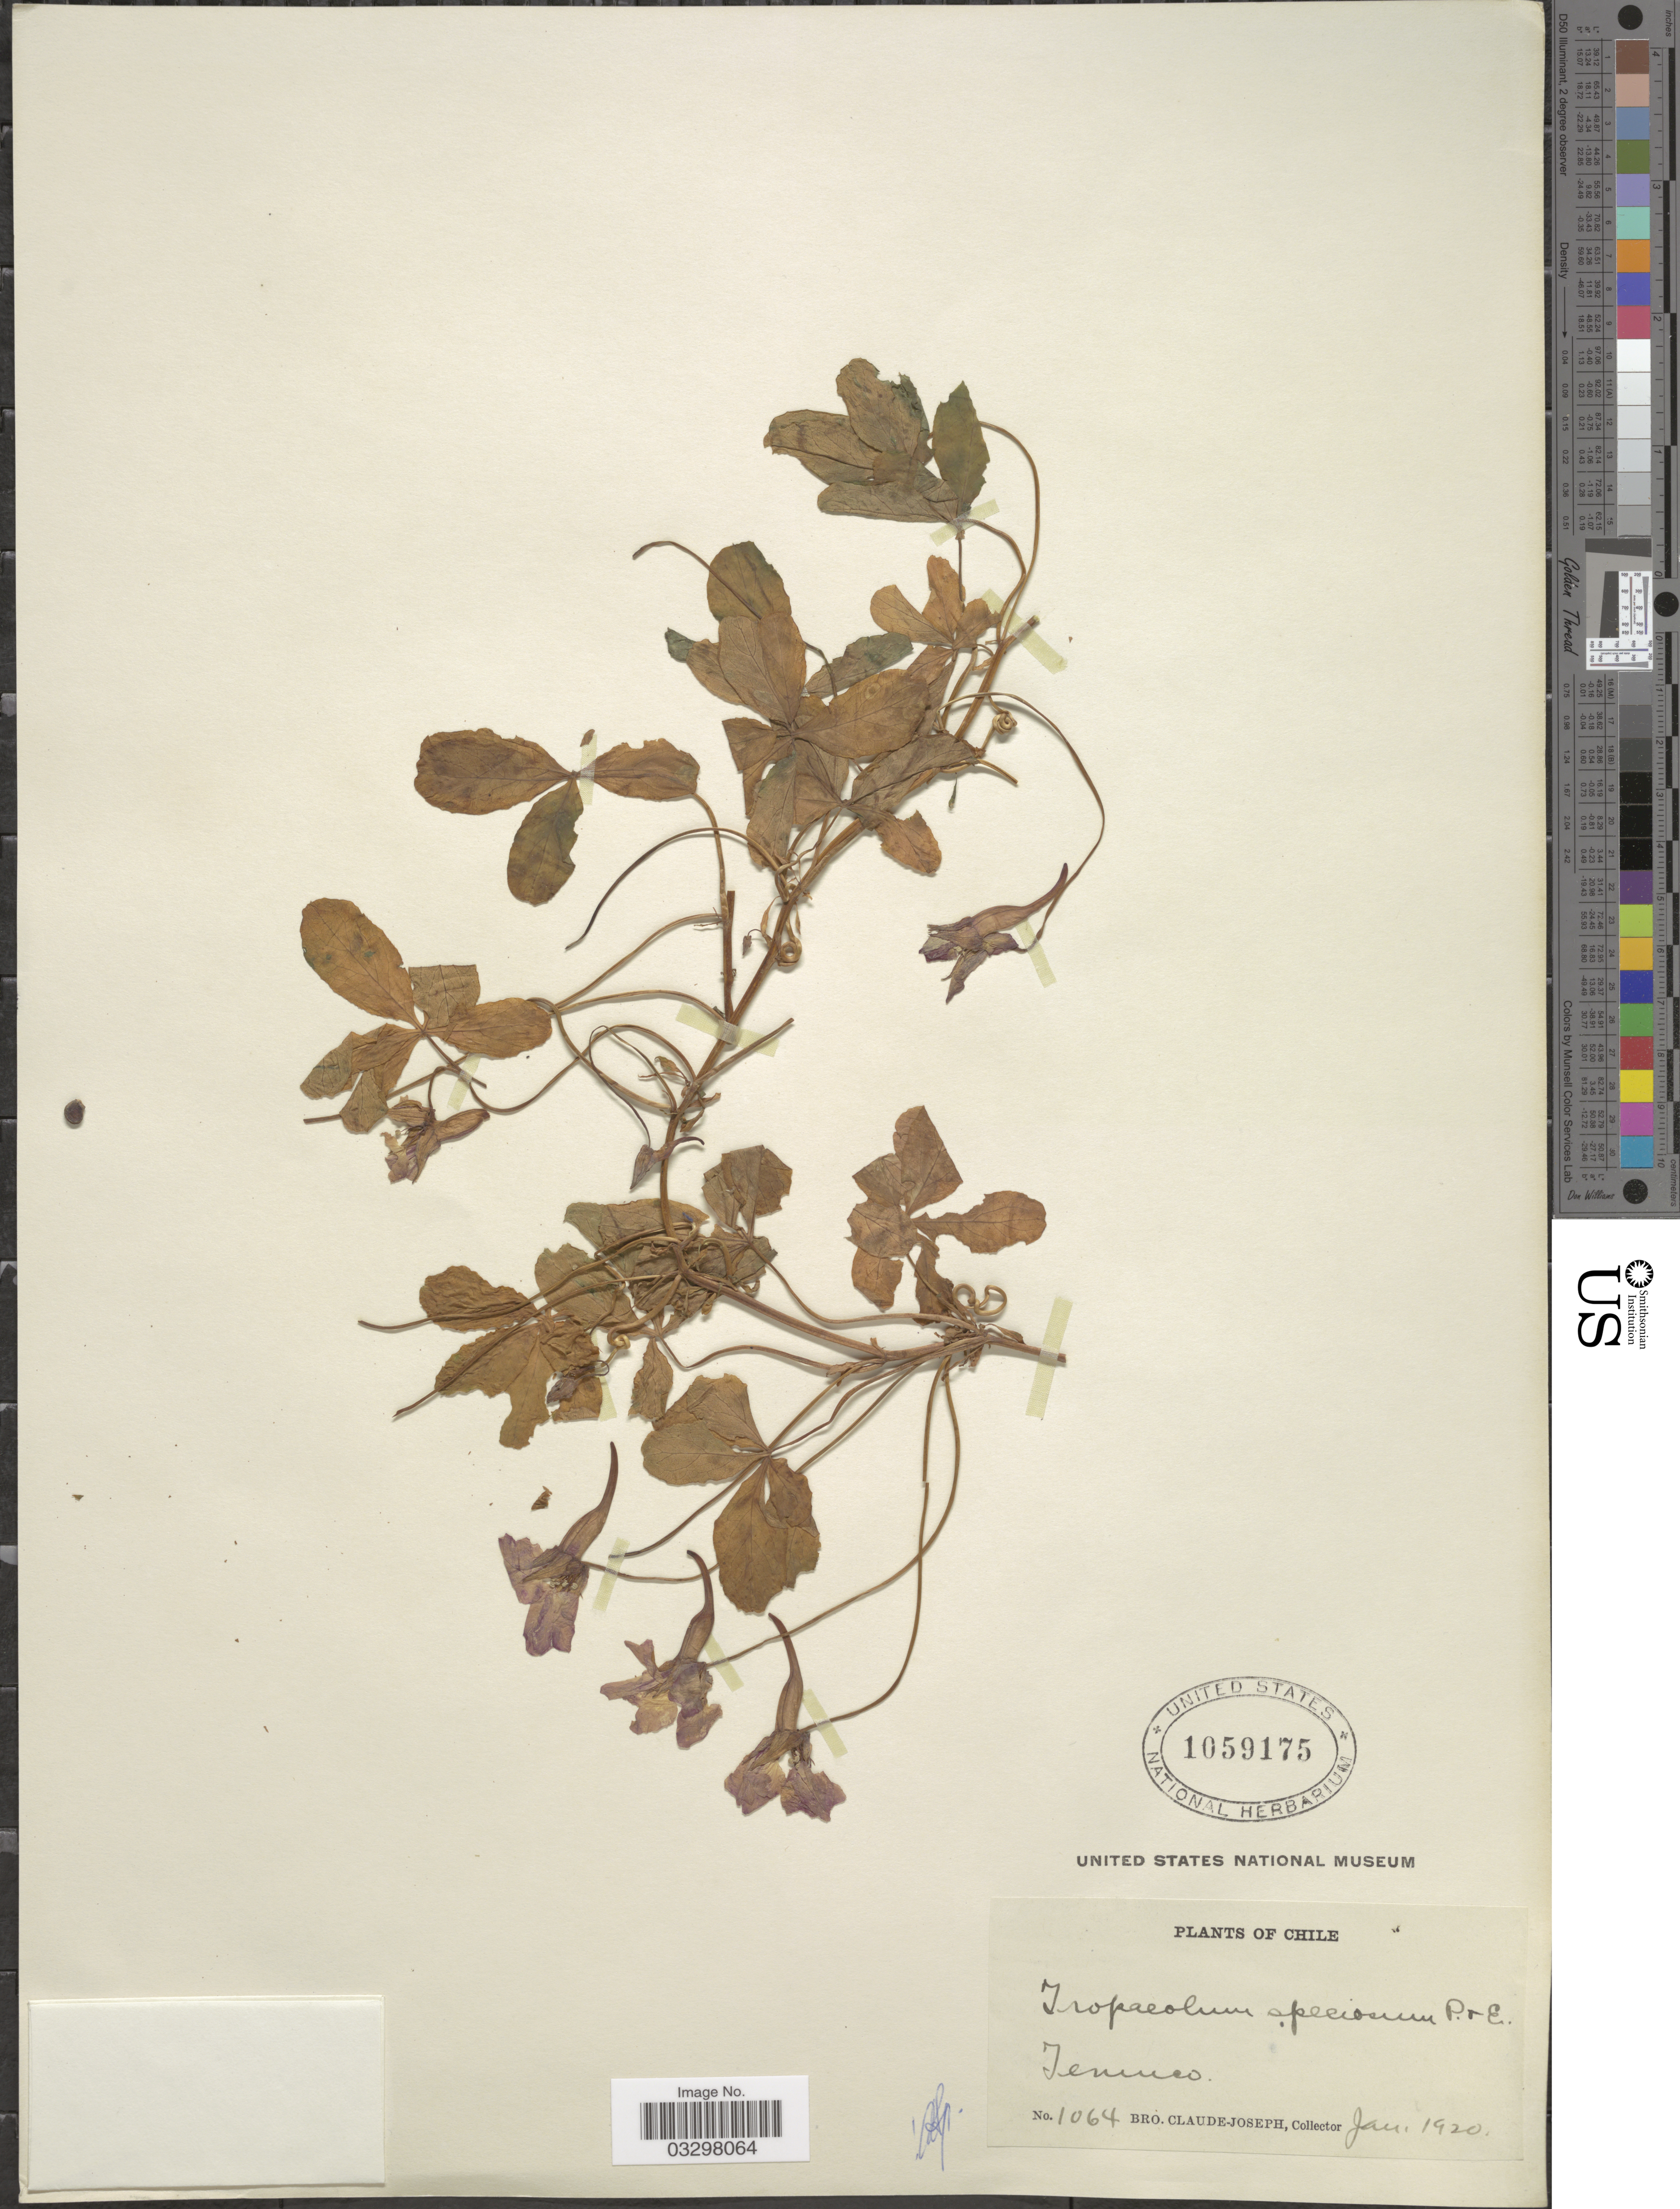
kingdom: Plantae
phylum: Tracheophyta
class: Magnoliopsida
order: Brassicales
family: Tropaeolaceae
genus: Tropaeolum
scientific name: Tropaeolum speciosum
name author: Poepp. & Endl.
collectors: Bro. Claude-Joseph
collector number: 1064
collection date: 1920-01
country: Chile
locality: Temuco.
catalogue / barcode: US 1059175